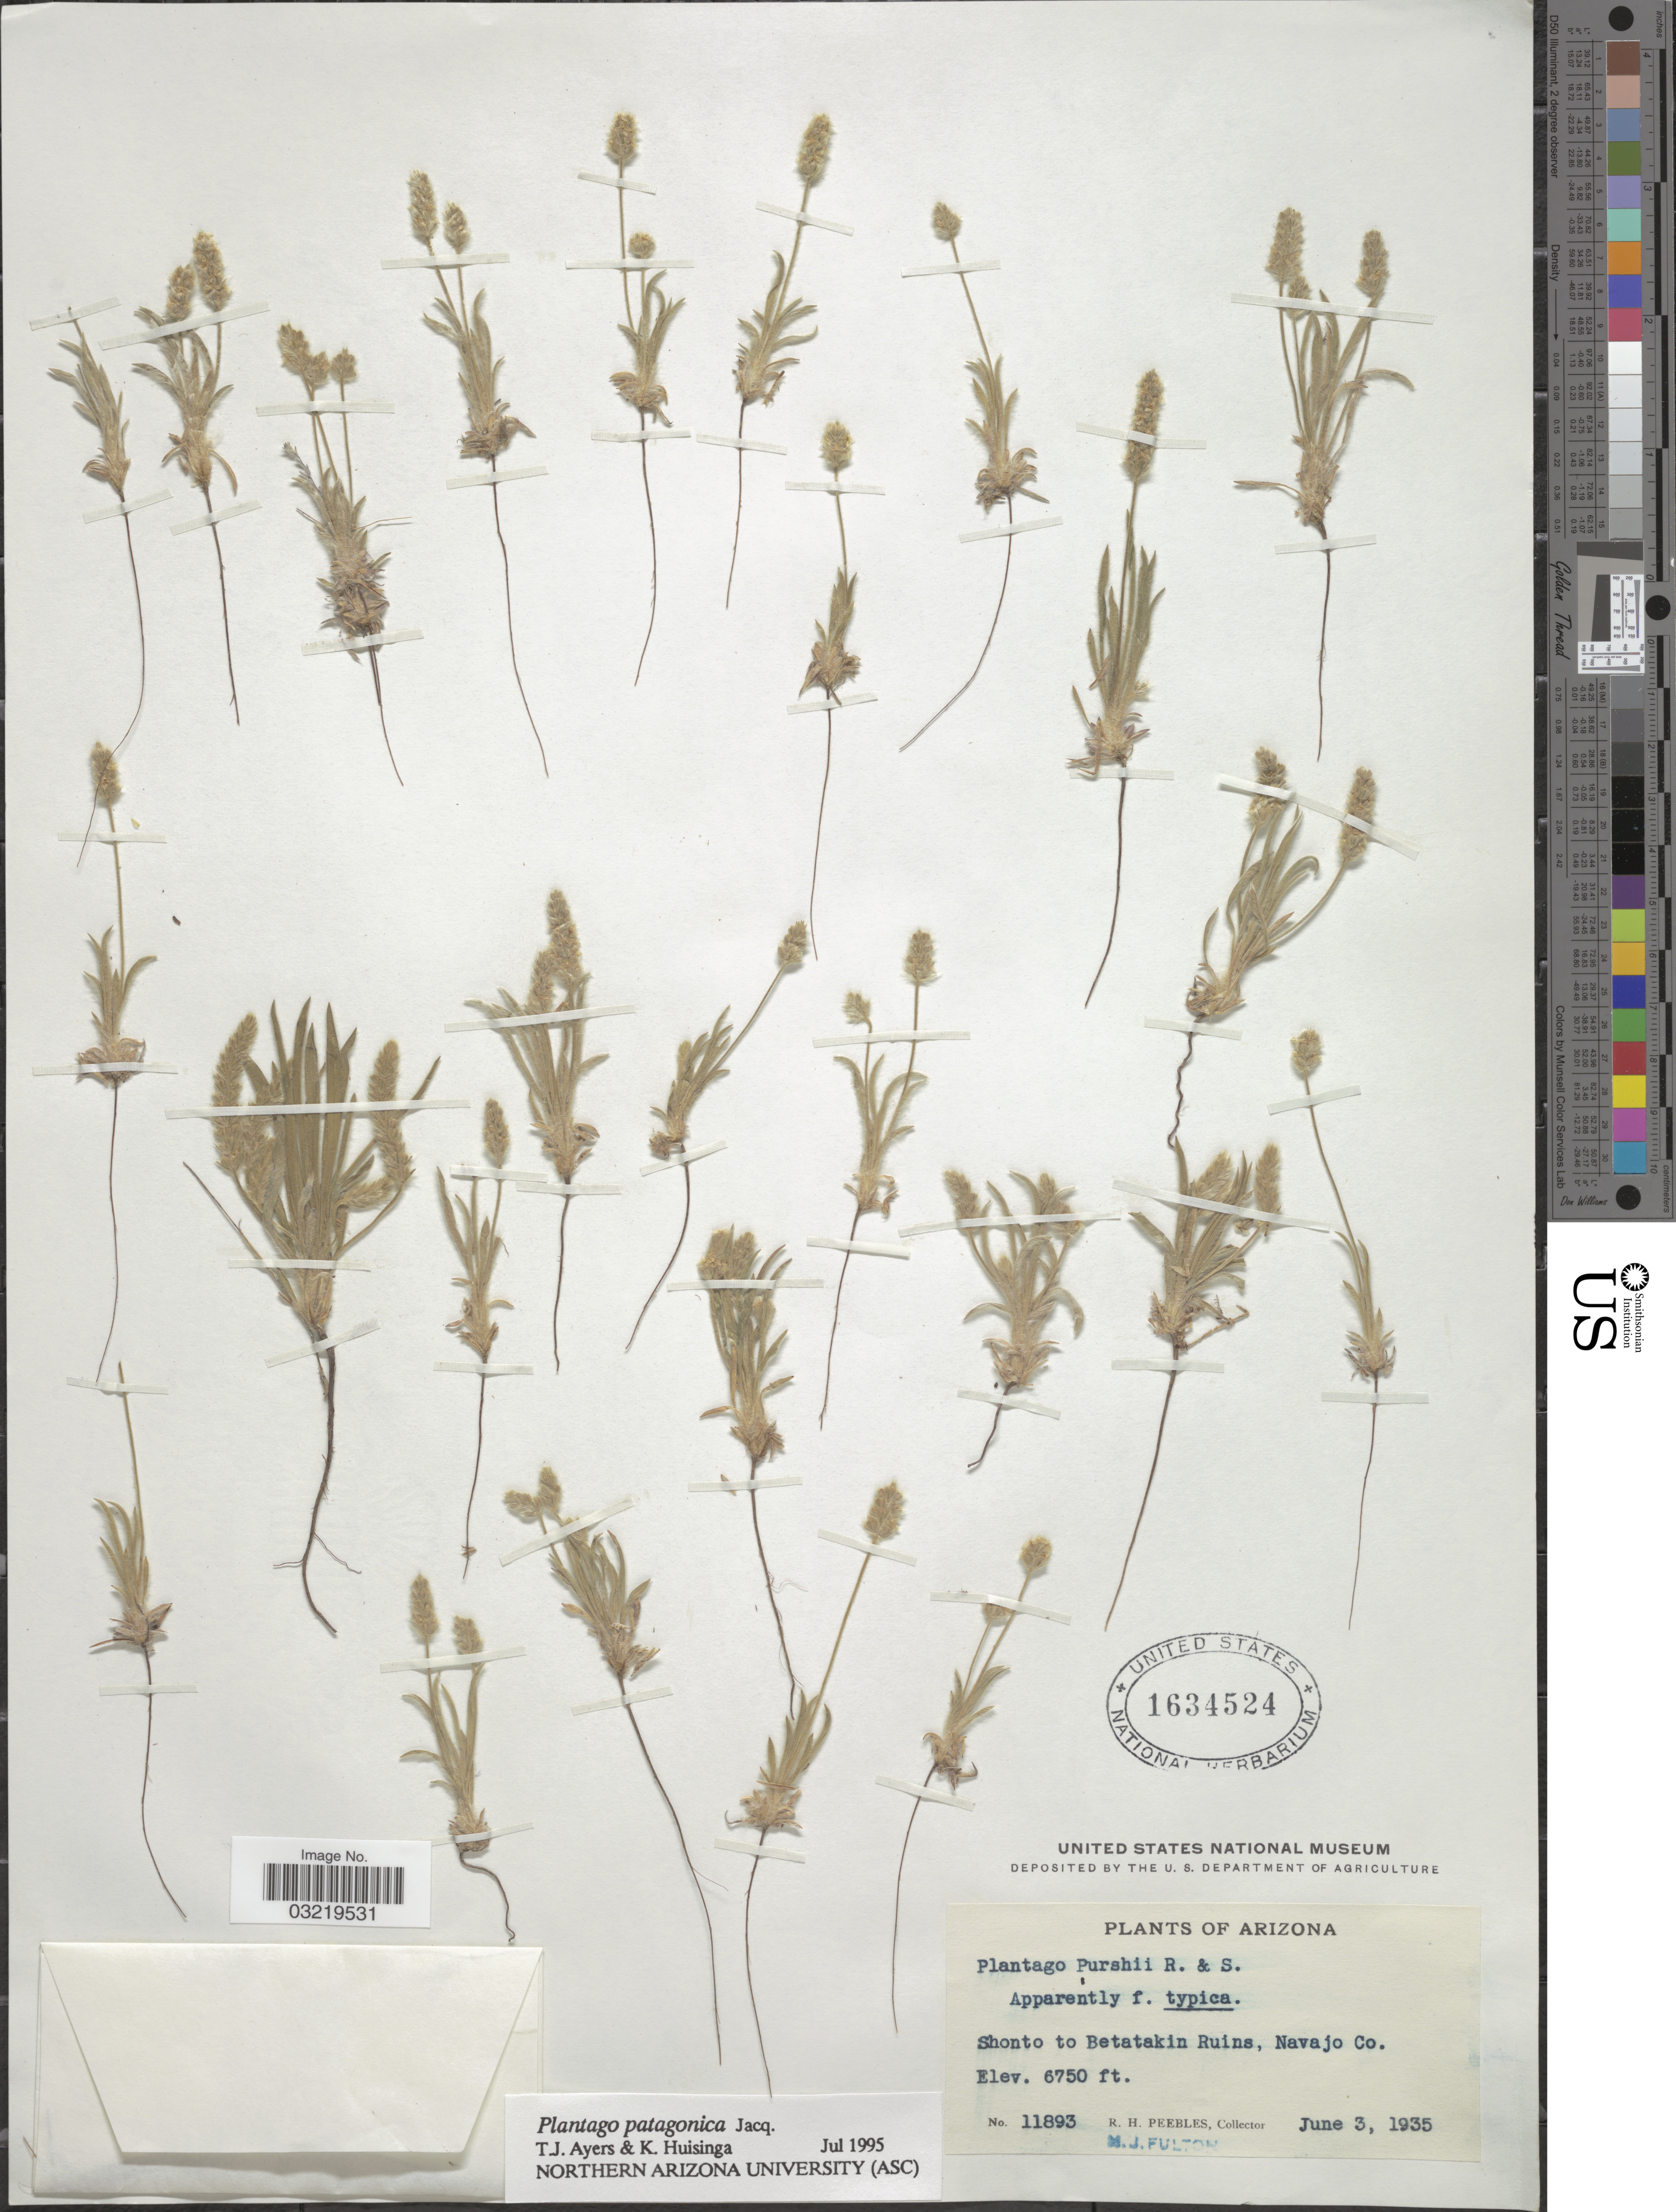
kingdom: Plantae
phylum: Tracheophyta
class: Magnoliopsida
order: Lamiales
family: Plantaginaceae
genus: Plantago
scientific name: Plantago patagonica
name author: Jacq.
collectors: R. H. Peebles & M. Fulton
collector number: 11893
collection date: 1935-06-03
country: United States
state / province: Arizona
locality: Shonto to Betatakin Ruins, Navajo Co.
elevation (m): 2057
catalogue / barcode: US 1634524